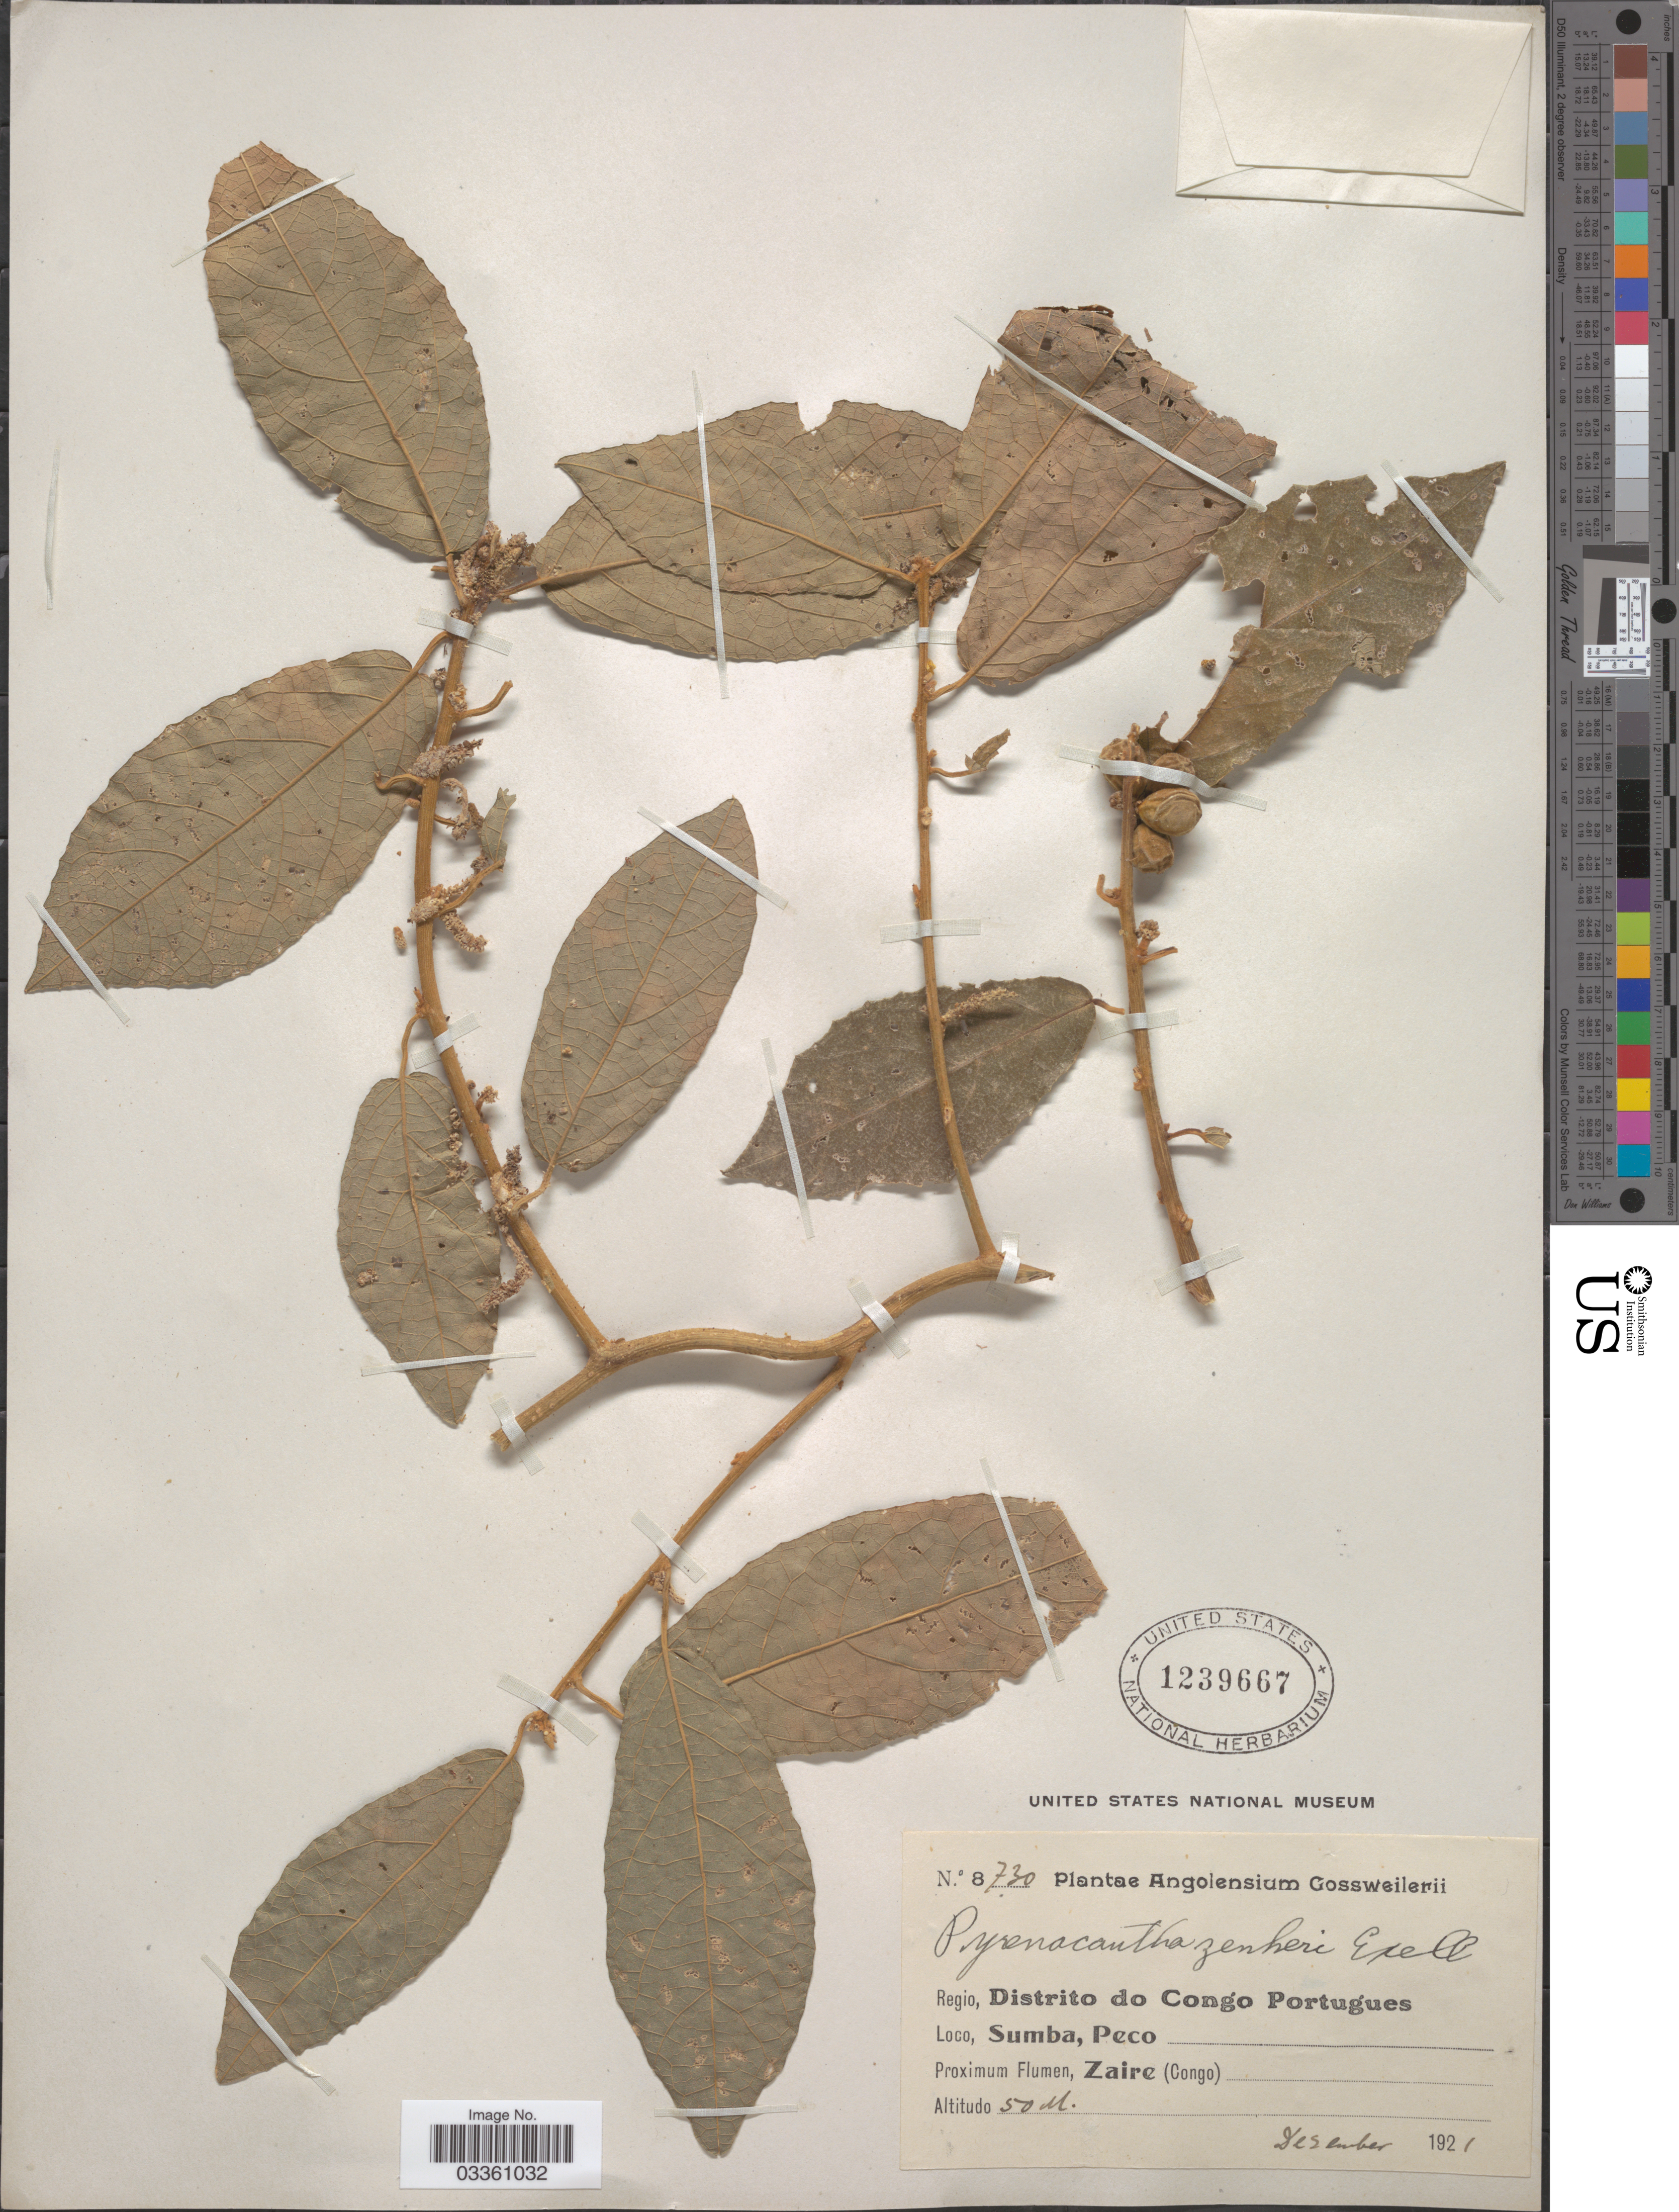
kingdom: Plantae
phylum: Tracheophyta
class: Magnoliopsida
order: Icacinales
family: Icacinaceae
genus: Pyrenacantha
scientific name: Pyrenacantha staudtii var. staudtii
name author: (Engl.) Engl.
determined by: Strong, Mark T., (BOT), Smithsonian Institution - National Museum of Natural History (UNITED STATES)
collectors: -. Gossweiler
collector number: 8730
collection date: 1921-12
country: Angola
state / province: Zaire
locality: Regio, Distrito do Congo Portugues. Sumba, Peco. Proximum Flumen, Zaire (Congo).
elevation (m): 50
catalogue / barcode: US 1239667